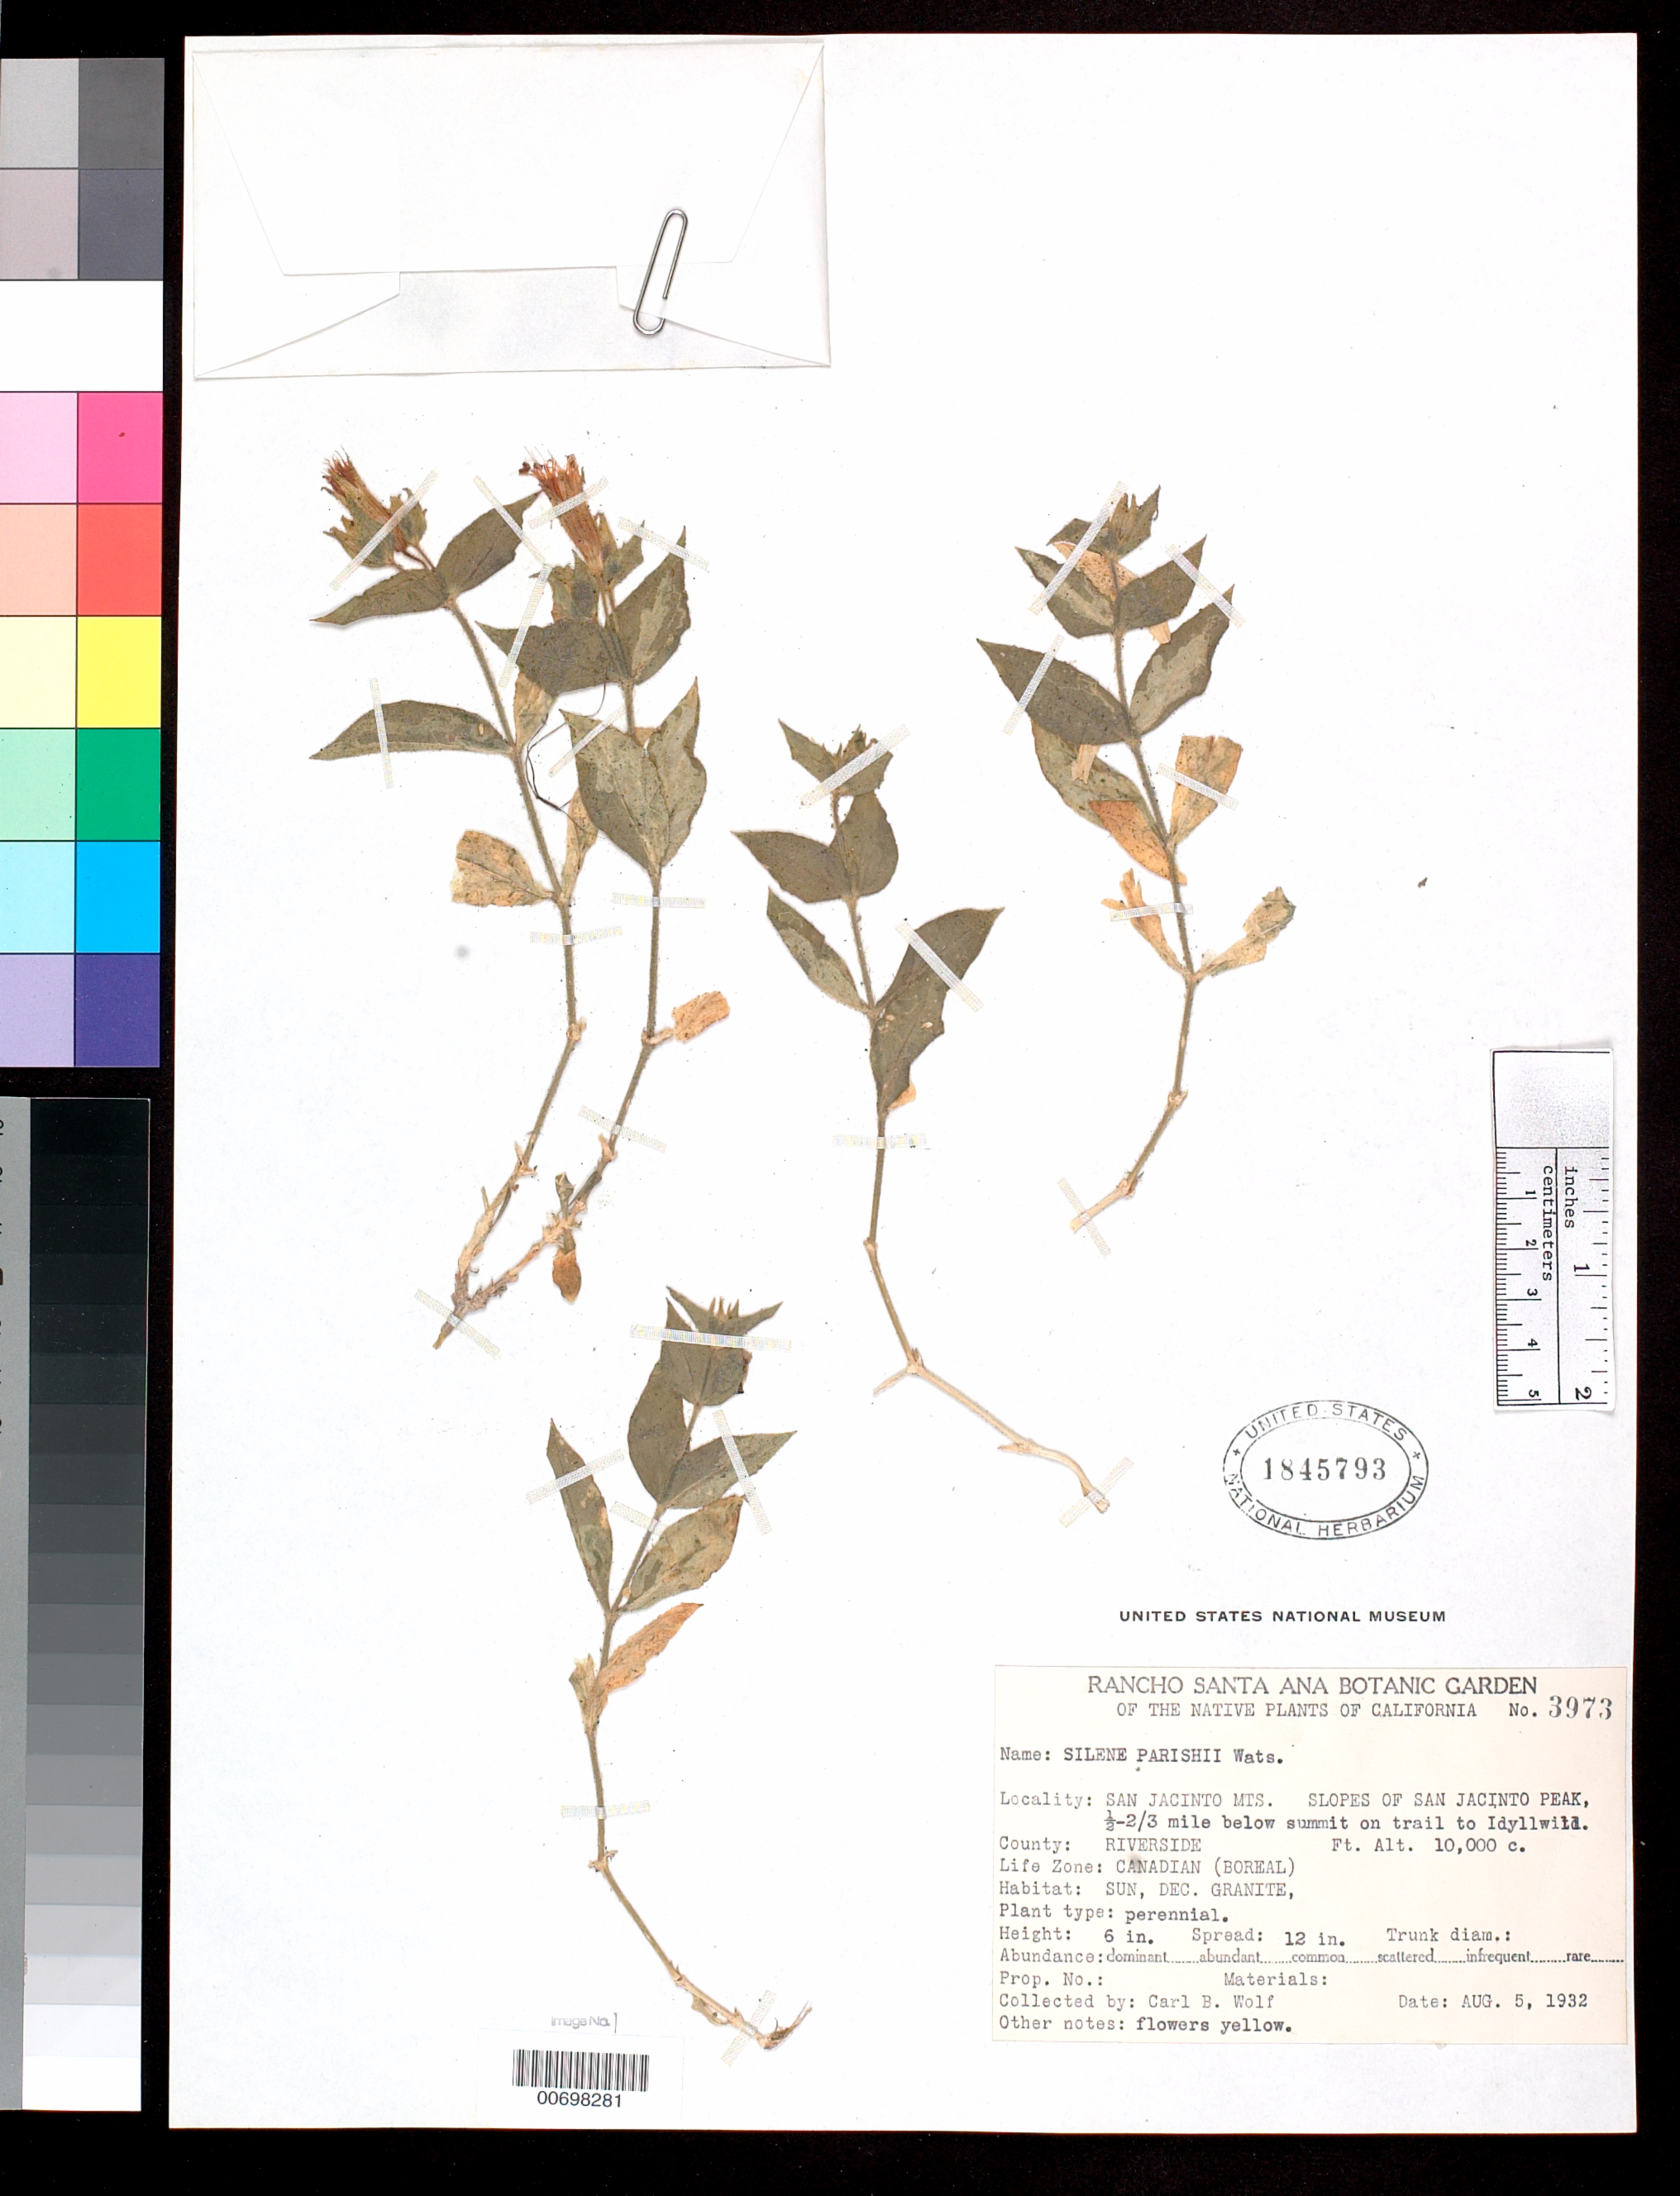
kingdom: Plantae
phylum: Tracheophyta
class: Magnoliopsida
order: Caryophyllales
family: Caryophyllaceae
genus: Silene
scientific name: Silene parishii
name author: S. Watson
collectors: C. B. Wolf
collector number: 3973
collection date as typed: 4 AUG 1932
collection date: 1932-08-04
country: United States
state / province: California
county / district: Riverside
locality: San Jacinto Mts. Strawberry Valley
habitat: Canadian (Boreal). Sun, dec. granite.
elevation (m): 1707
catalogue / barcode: US 1845793